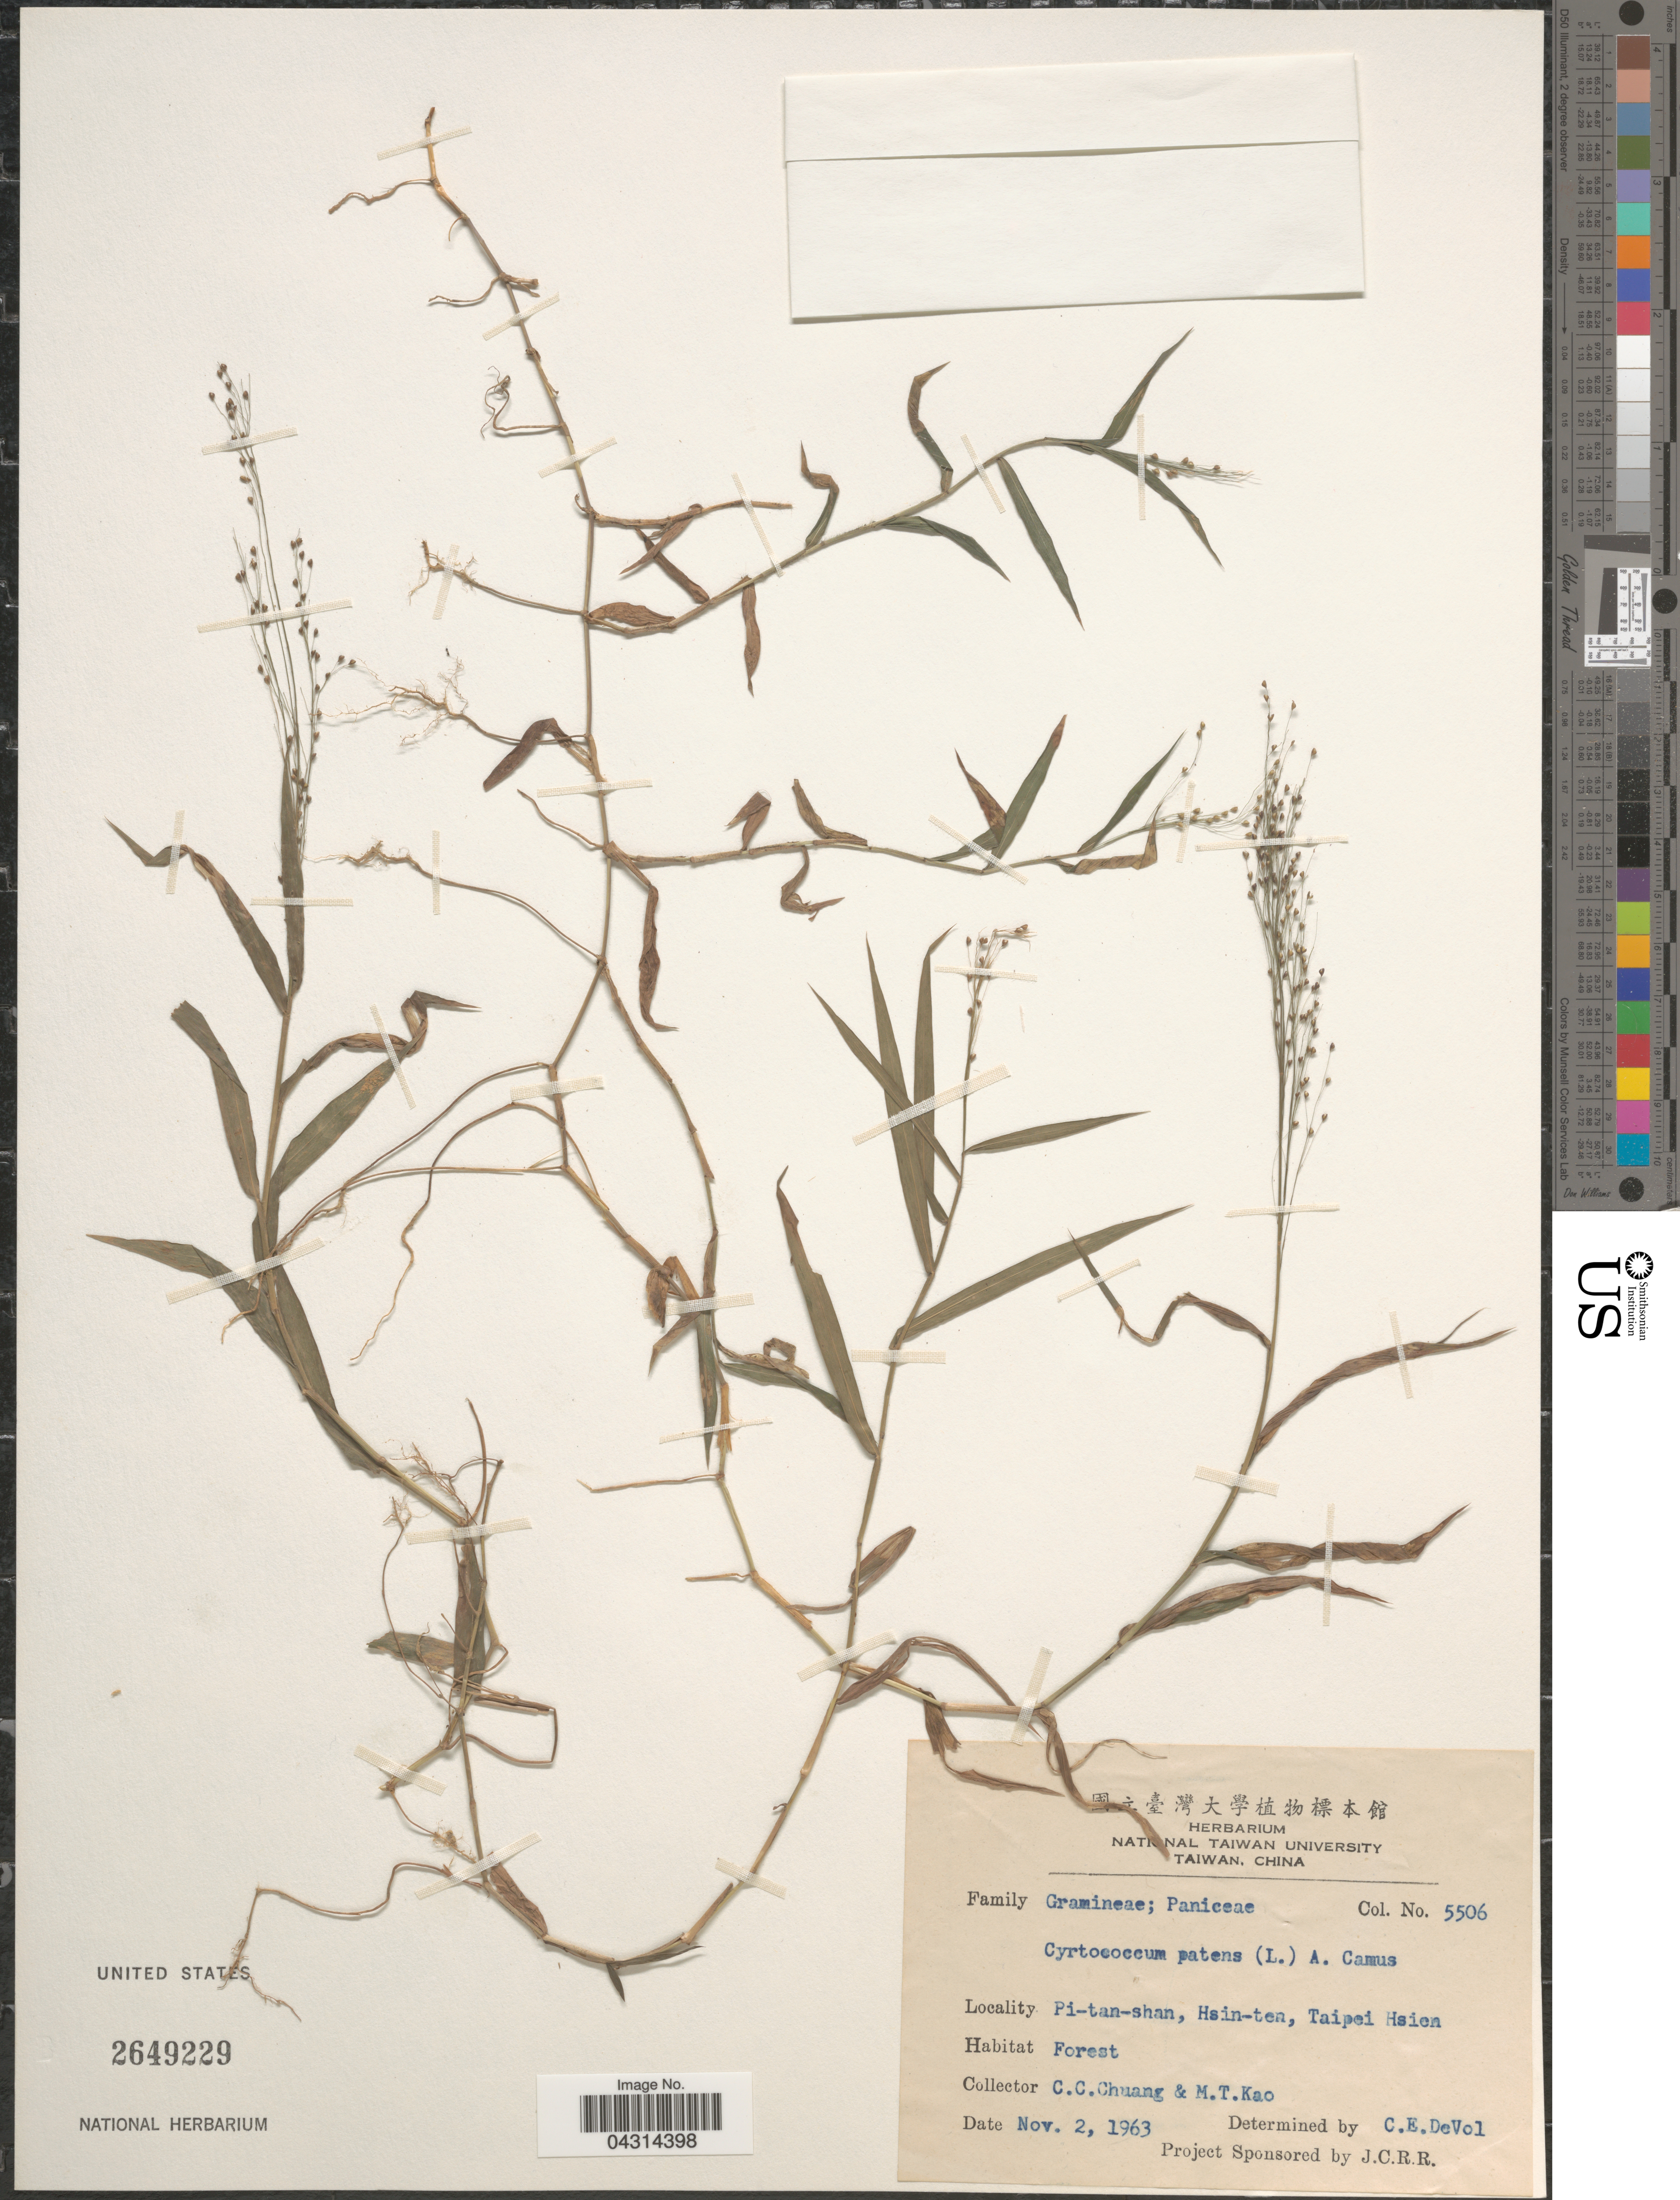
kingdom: Plantae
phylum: Tracheophyta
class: Liliopsida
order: Poales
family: Poaceae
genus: Cyrtococcum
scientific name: Cyrtococcum patens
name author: (L.) A. Camus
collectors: C. C. Chuang & M. T. Kao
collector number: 5506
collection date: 1963-11-02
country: Taiwan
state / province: Taipei City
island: Taiwan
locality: Pi-tan-shan, Hsin-ten, Taipei Hsien.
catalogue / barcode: US 2649229